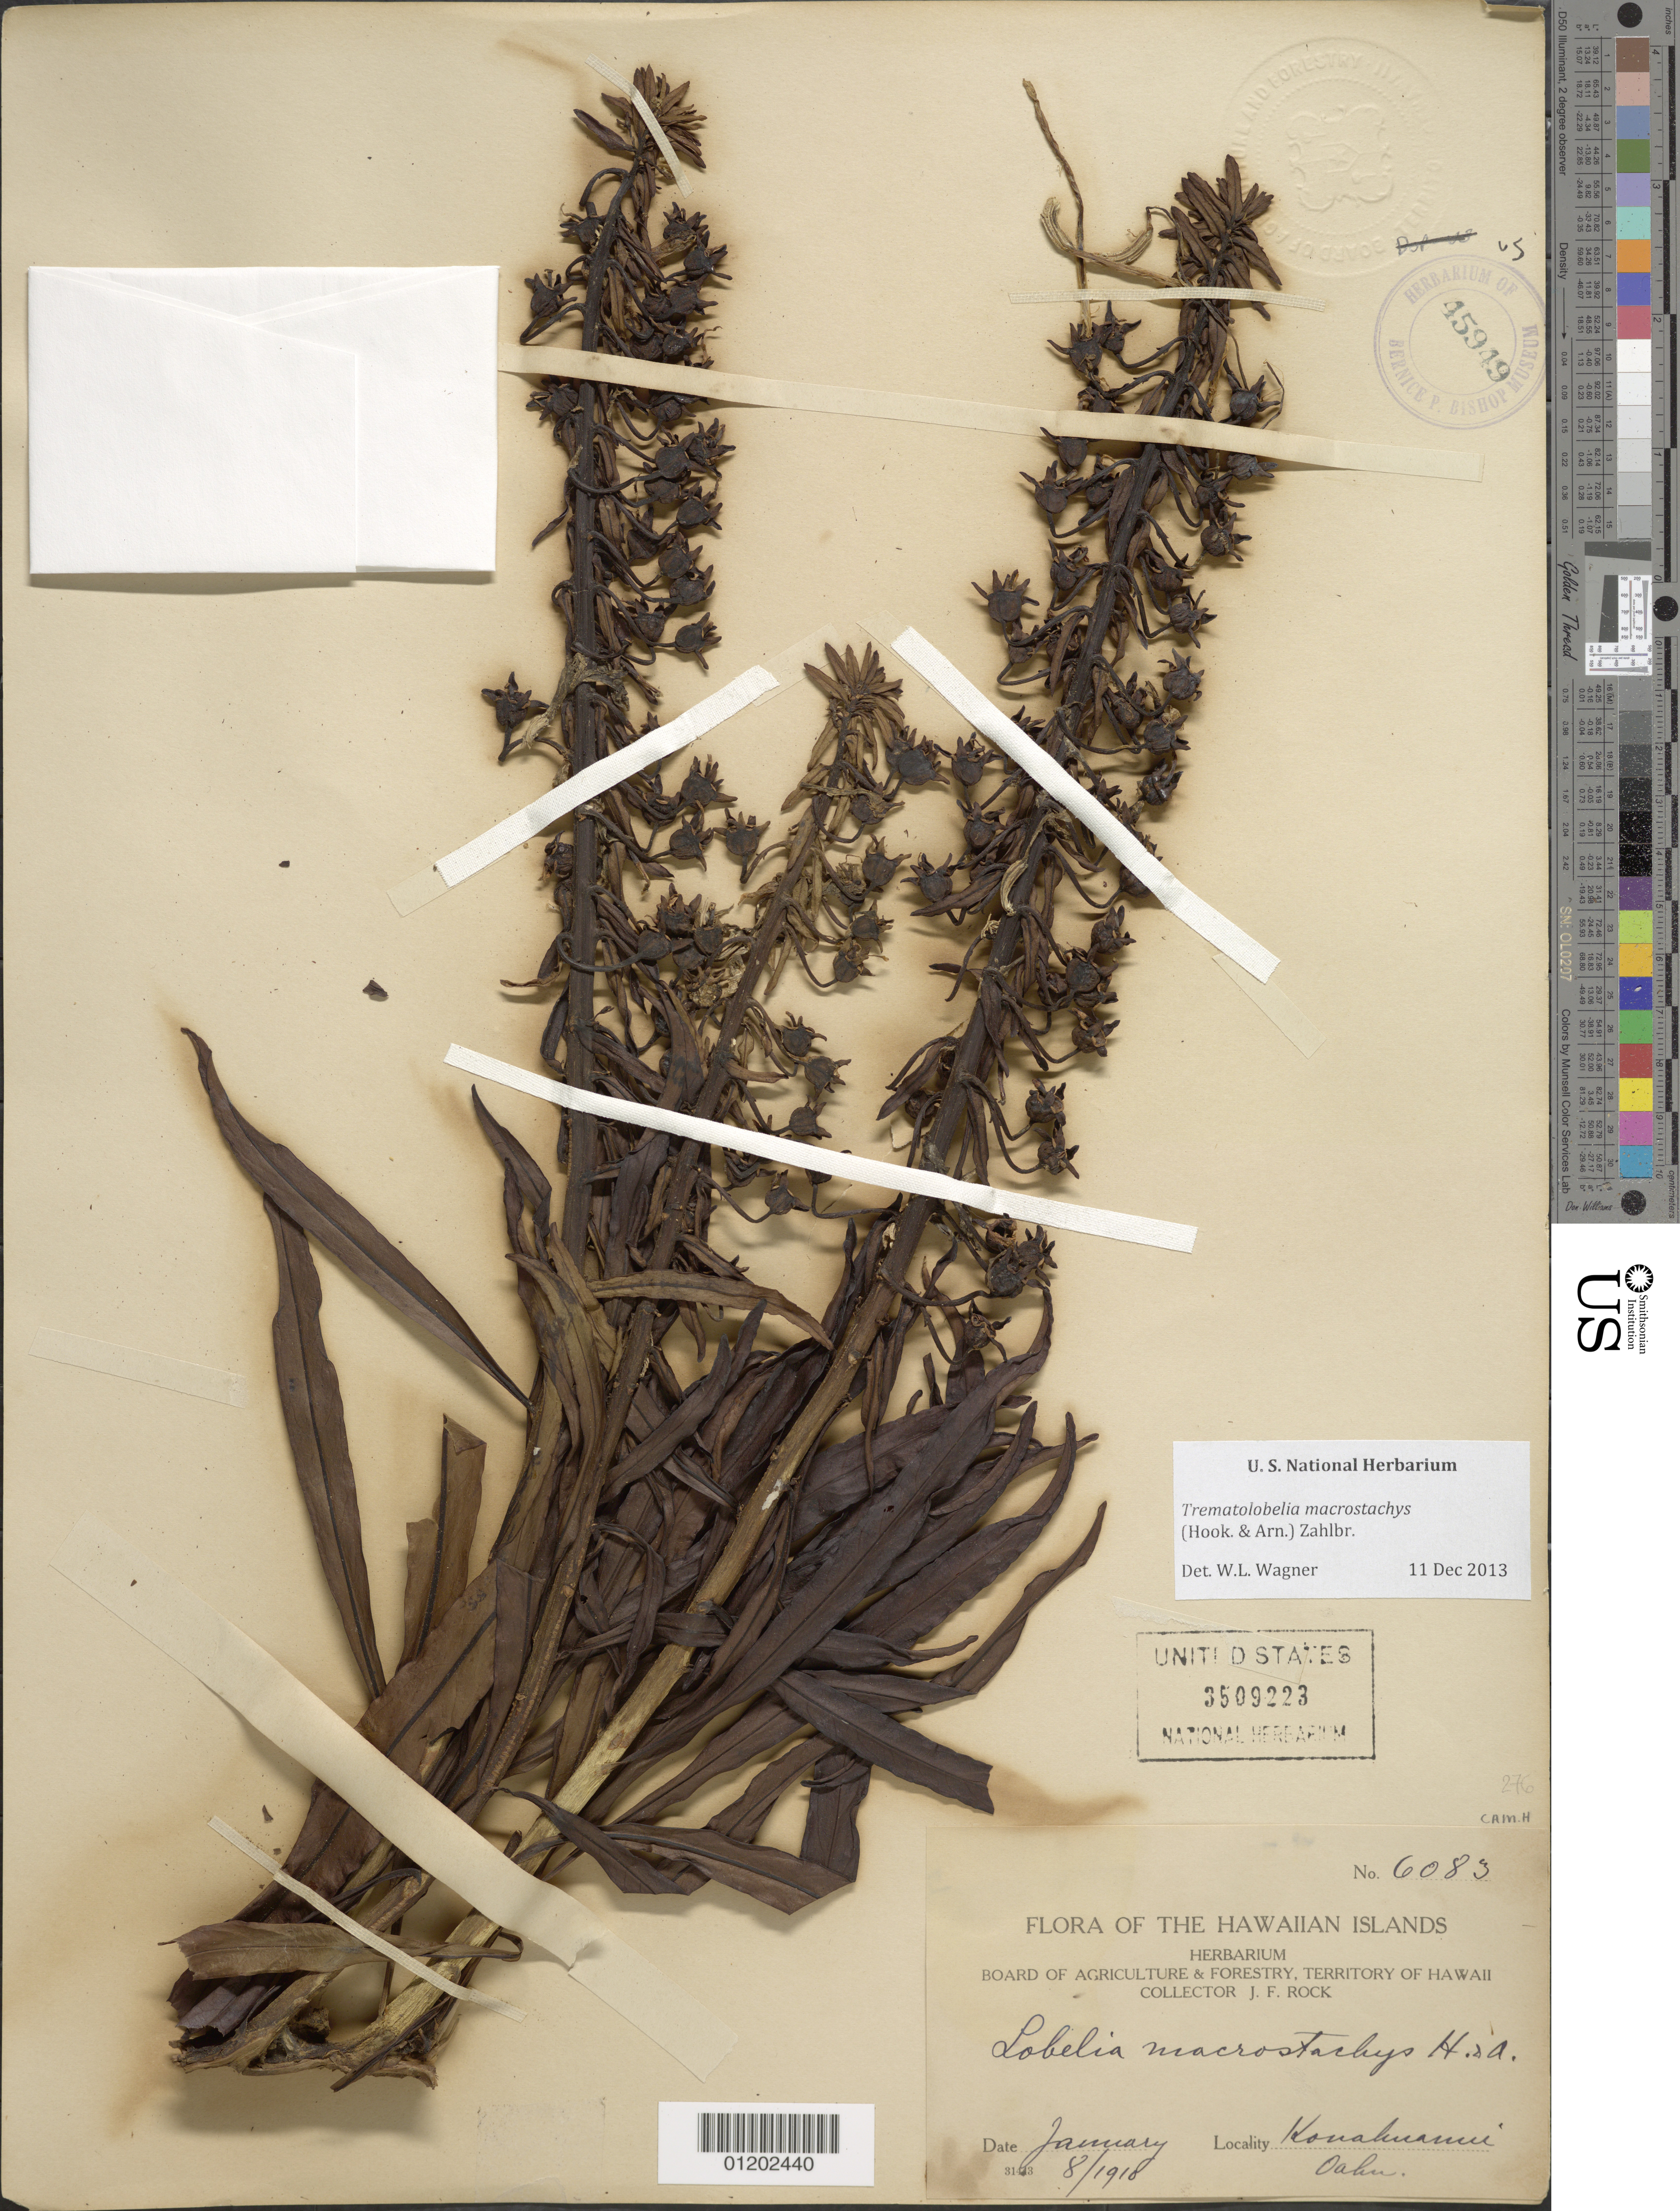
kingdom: Plantae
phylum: Tracheophyta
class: Magnoliopsida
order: Asterales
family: Campanulaceae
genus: Trematolobelia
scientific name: Trematolobelia macrostachys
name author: (Hook. & Arn.) Zahlbr. ex Rock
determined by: Wagner, W. L., (BOT), Smithsonian Institution - National Museum of Natural History (UNITED STATES)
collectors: J. F. Rock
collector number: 6083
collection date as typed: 8 Jan 1910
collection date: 1910-01-08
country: United States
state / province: Hawaii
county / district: Honolulu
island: Oahu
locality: Konahuanui.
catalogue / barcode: US 3509223